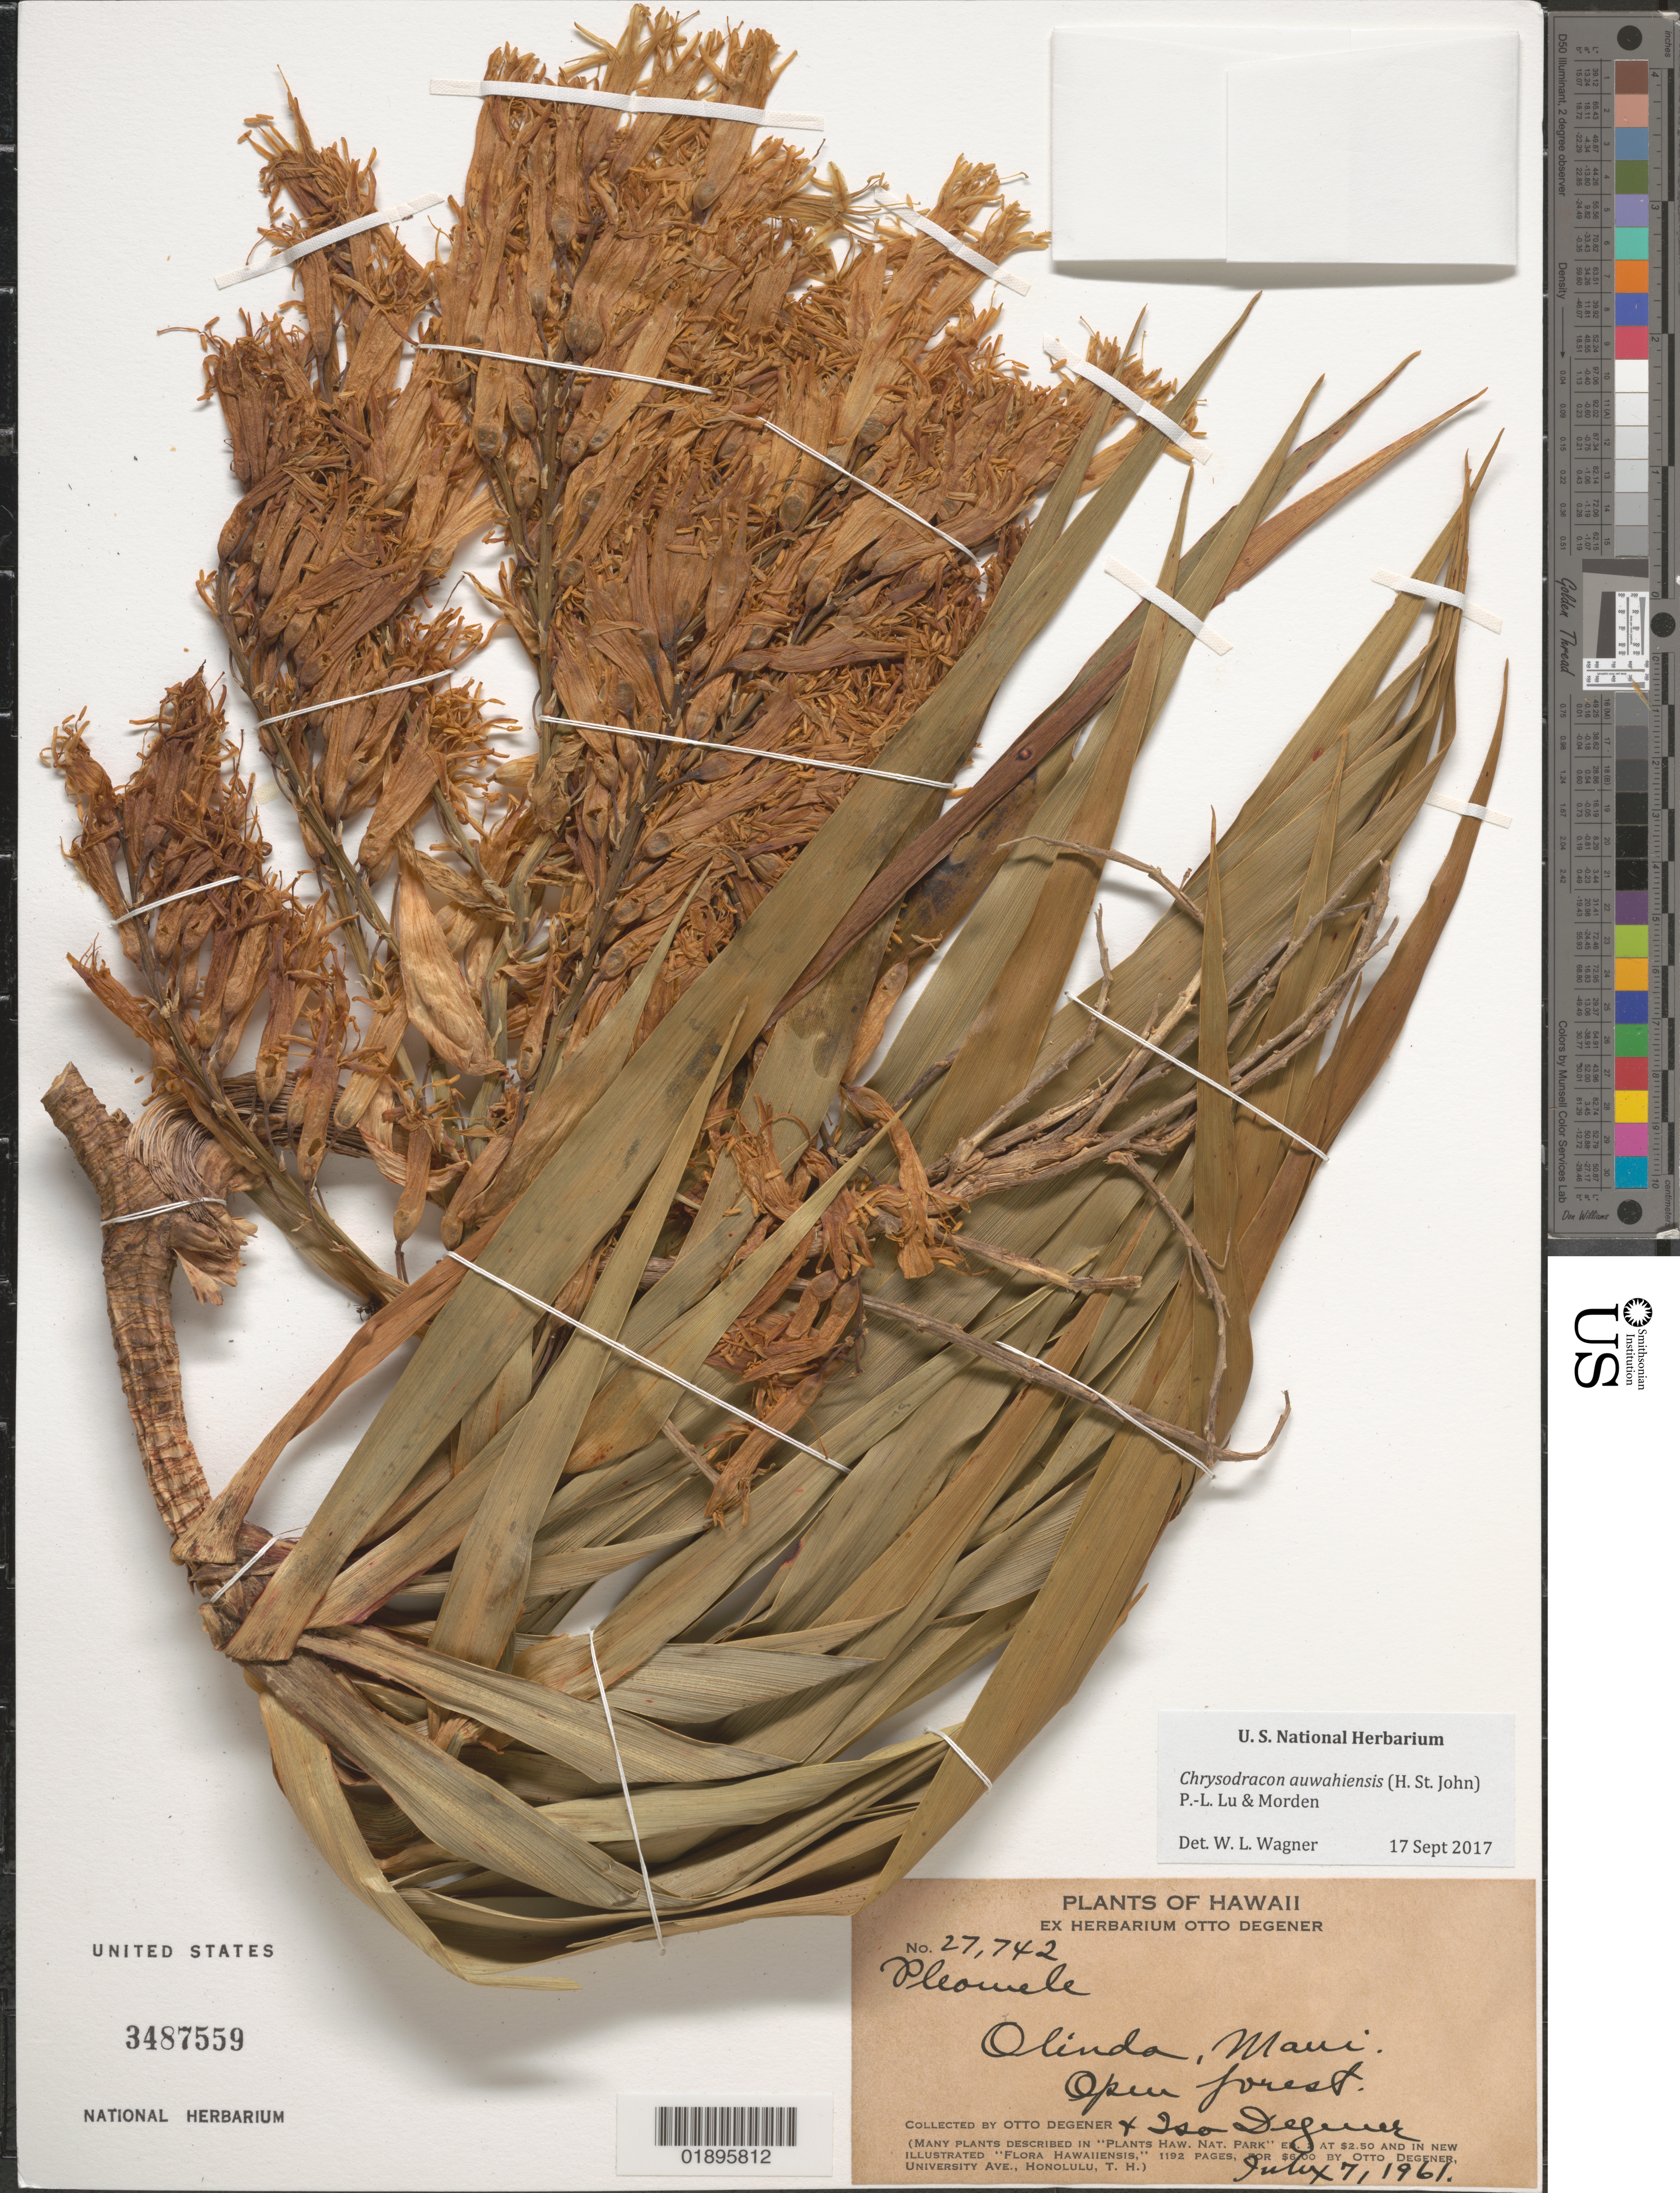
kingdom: Plantae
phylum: Tracheophyta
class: Liliopsida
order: Asparagales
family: Asparagaceae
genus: Dracaena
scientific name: Dracaena auwahiensis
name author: (H. St. John) Jankalski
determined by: Wagner, W. L., (BOT), Smithsonian Institution - National Museum of Natural History (UNITED STATES)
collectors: O. Degener & I. Degener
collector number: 27742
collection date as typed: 7 Jul 1961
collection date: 1961-07-07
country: United States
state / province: Hawaii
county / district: Maui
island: Maui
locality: Olinda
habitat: Open forest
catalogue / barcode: US 3487559